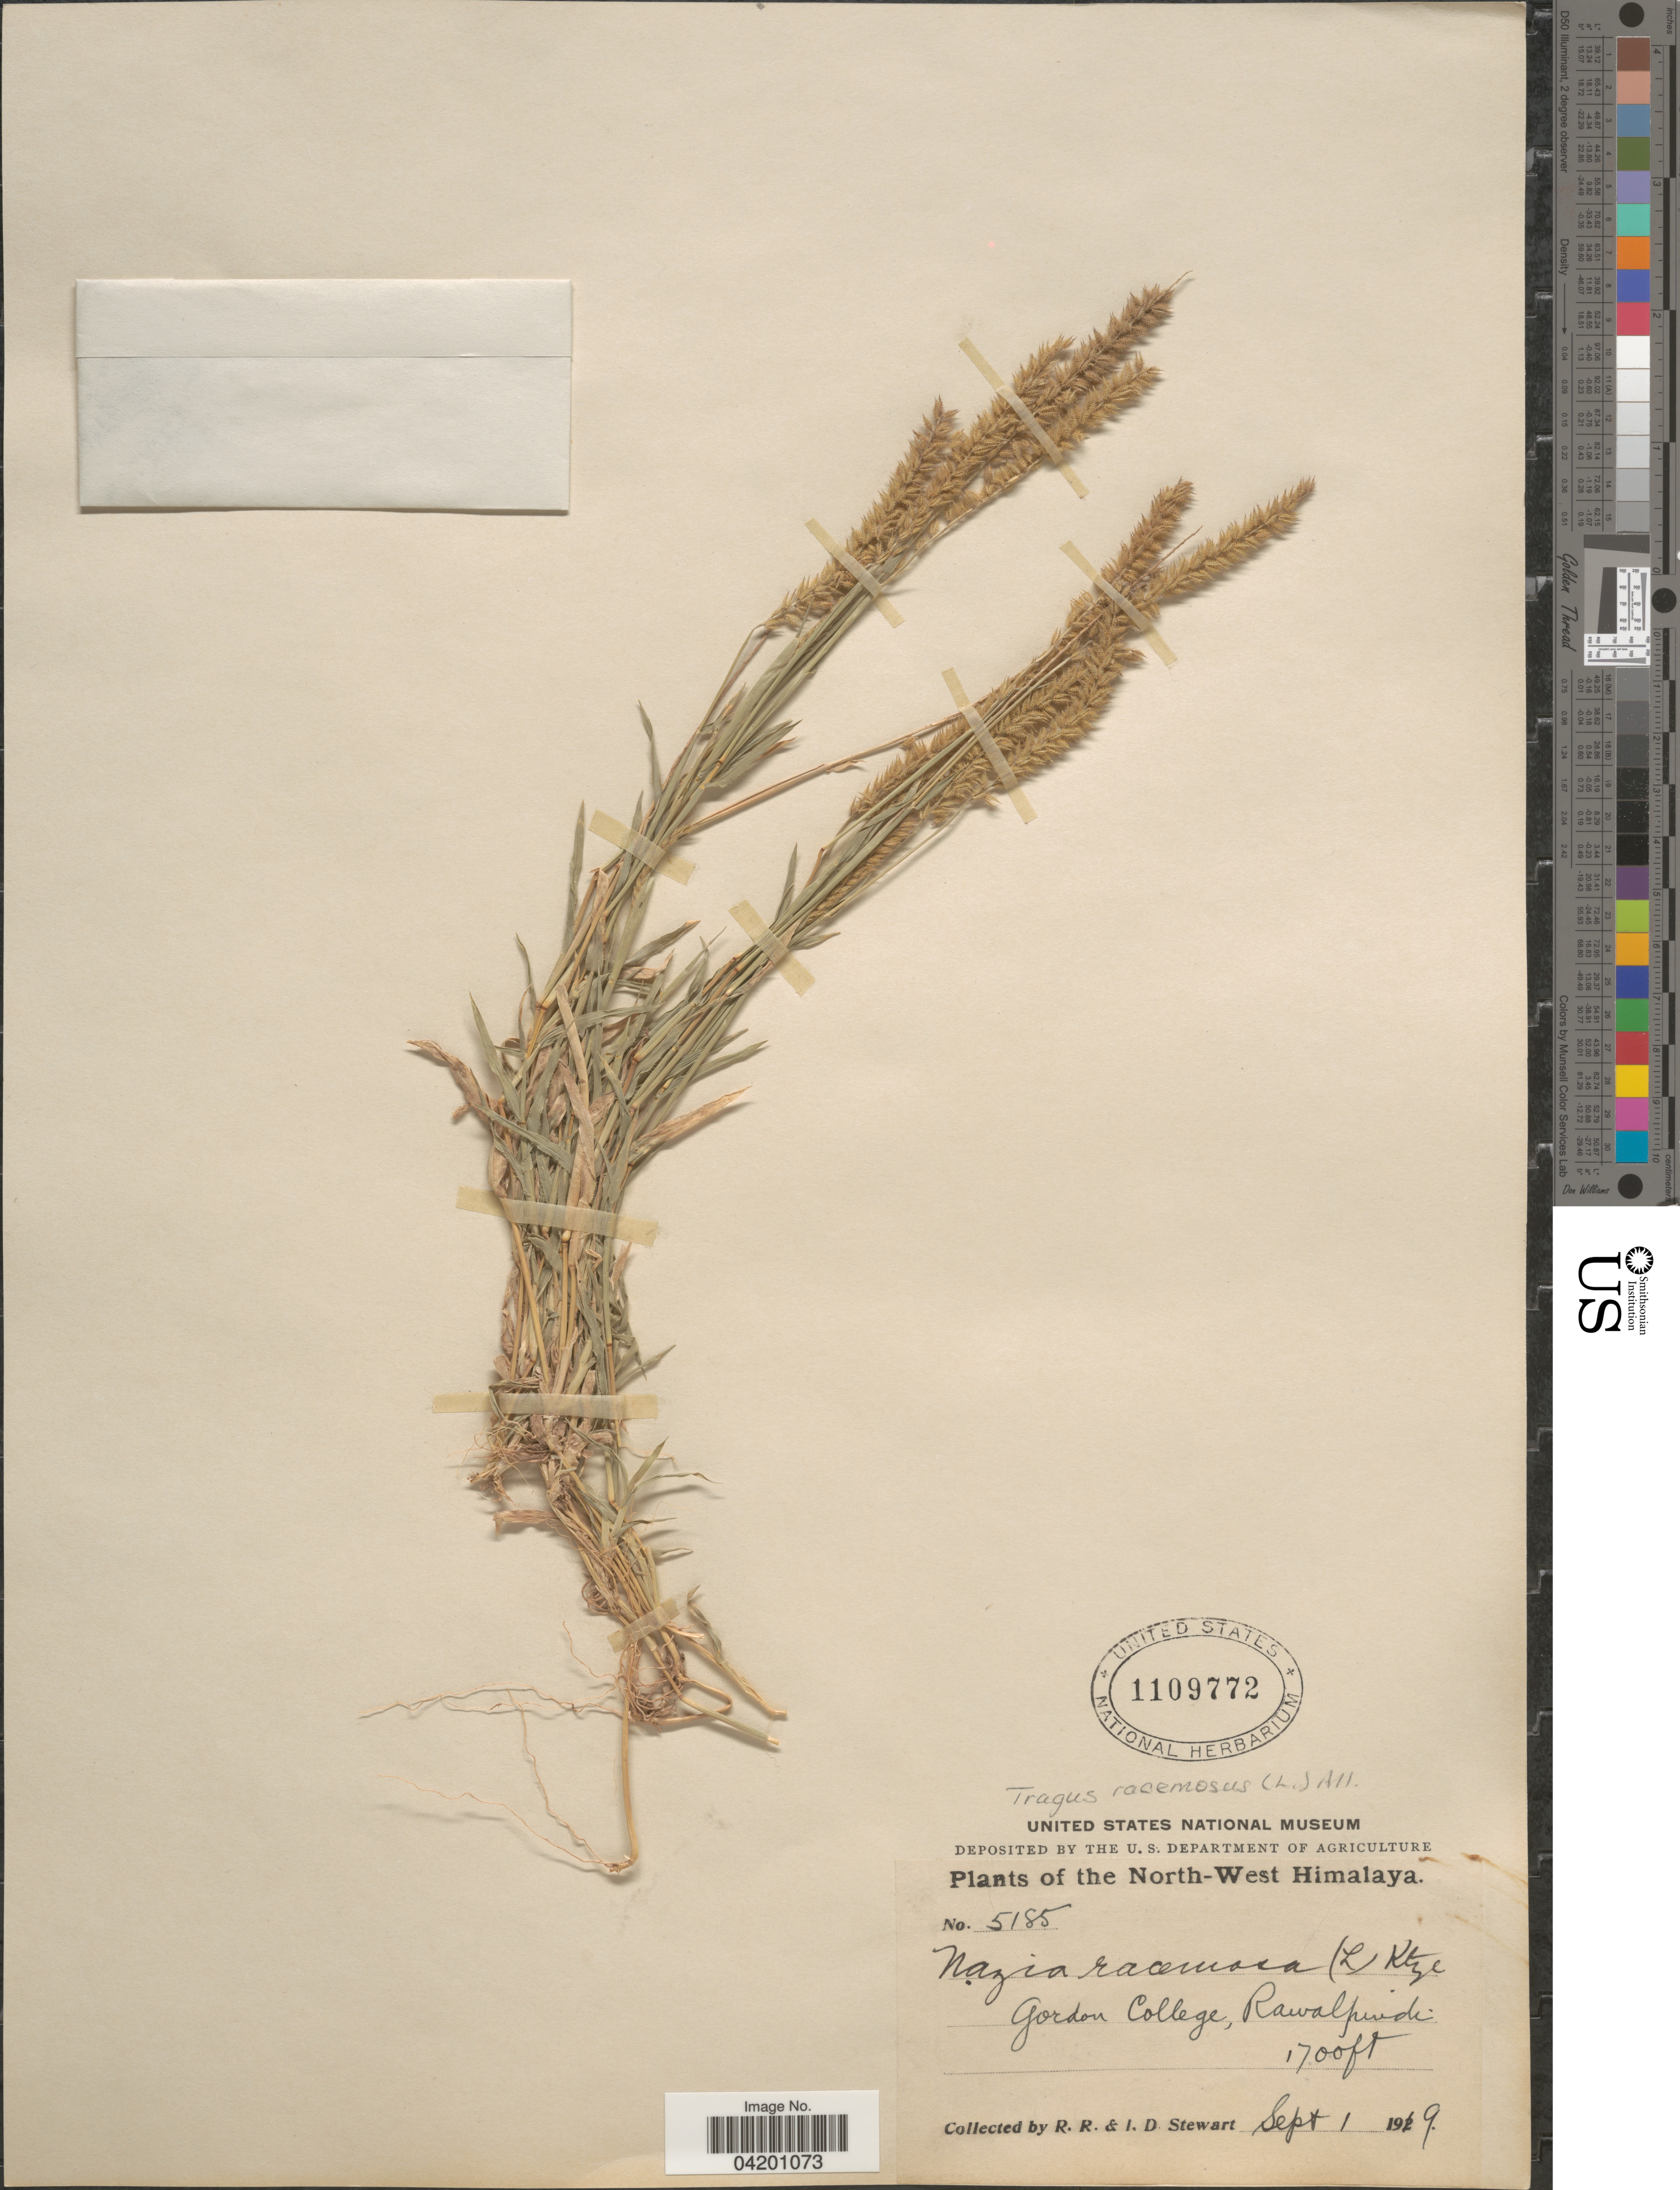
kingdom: Plantae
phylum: Tracheophyta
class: Liliopsida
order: Poales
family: Poaceae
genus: Tragus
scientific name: Tragus racemosus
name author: (L.) All.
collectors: R. Stewart & I. Stewart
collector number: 5185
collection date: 1919-09-01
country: Pakistan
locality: North-West Himalaya. Gordon College, Rawalpindi.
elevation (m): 518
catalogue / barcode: US 1109772